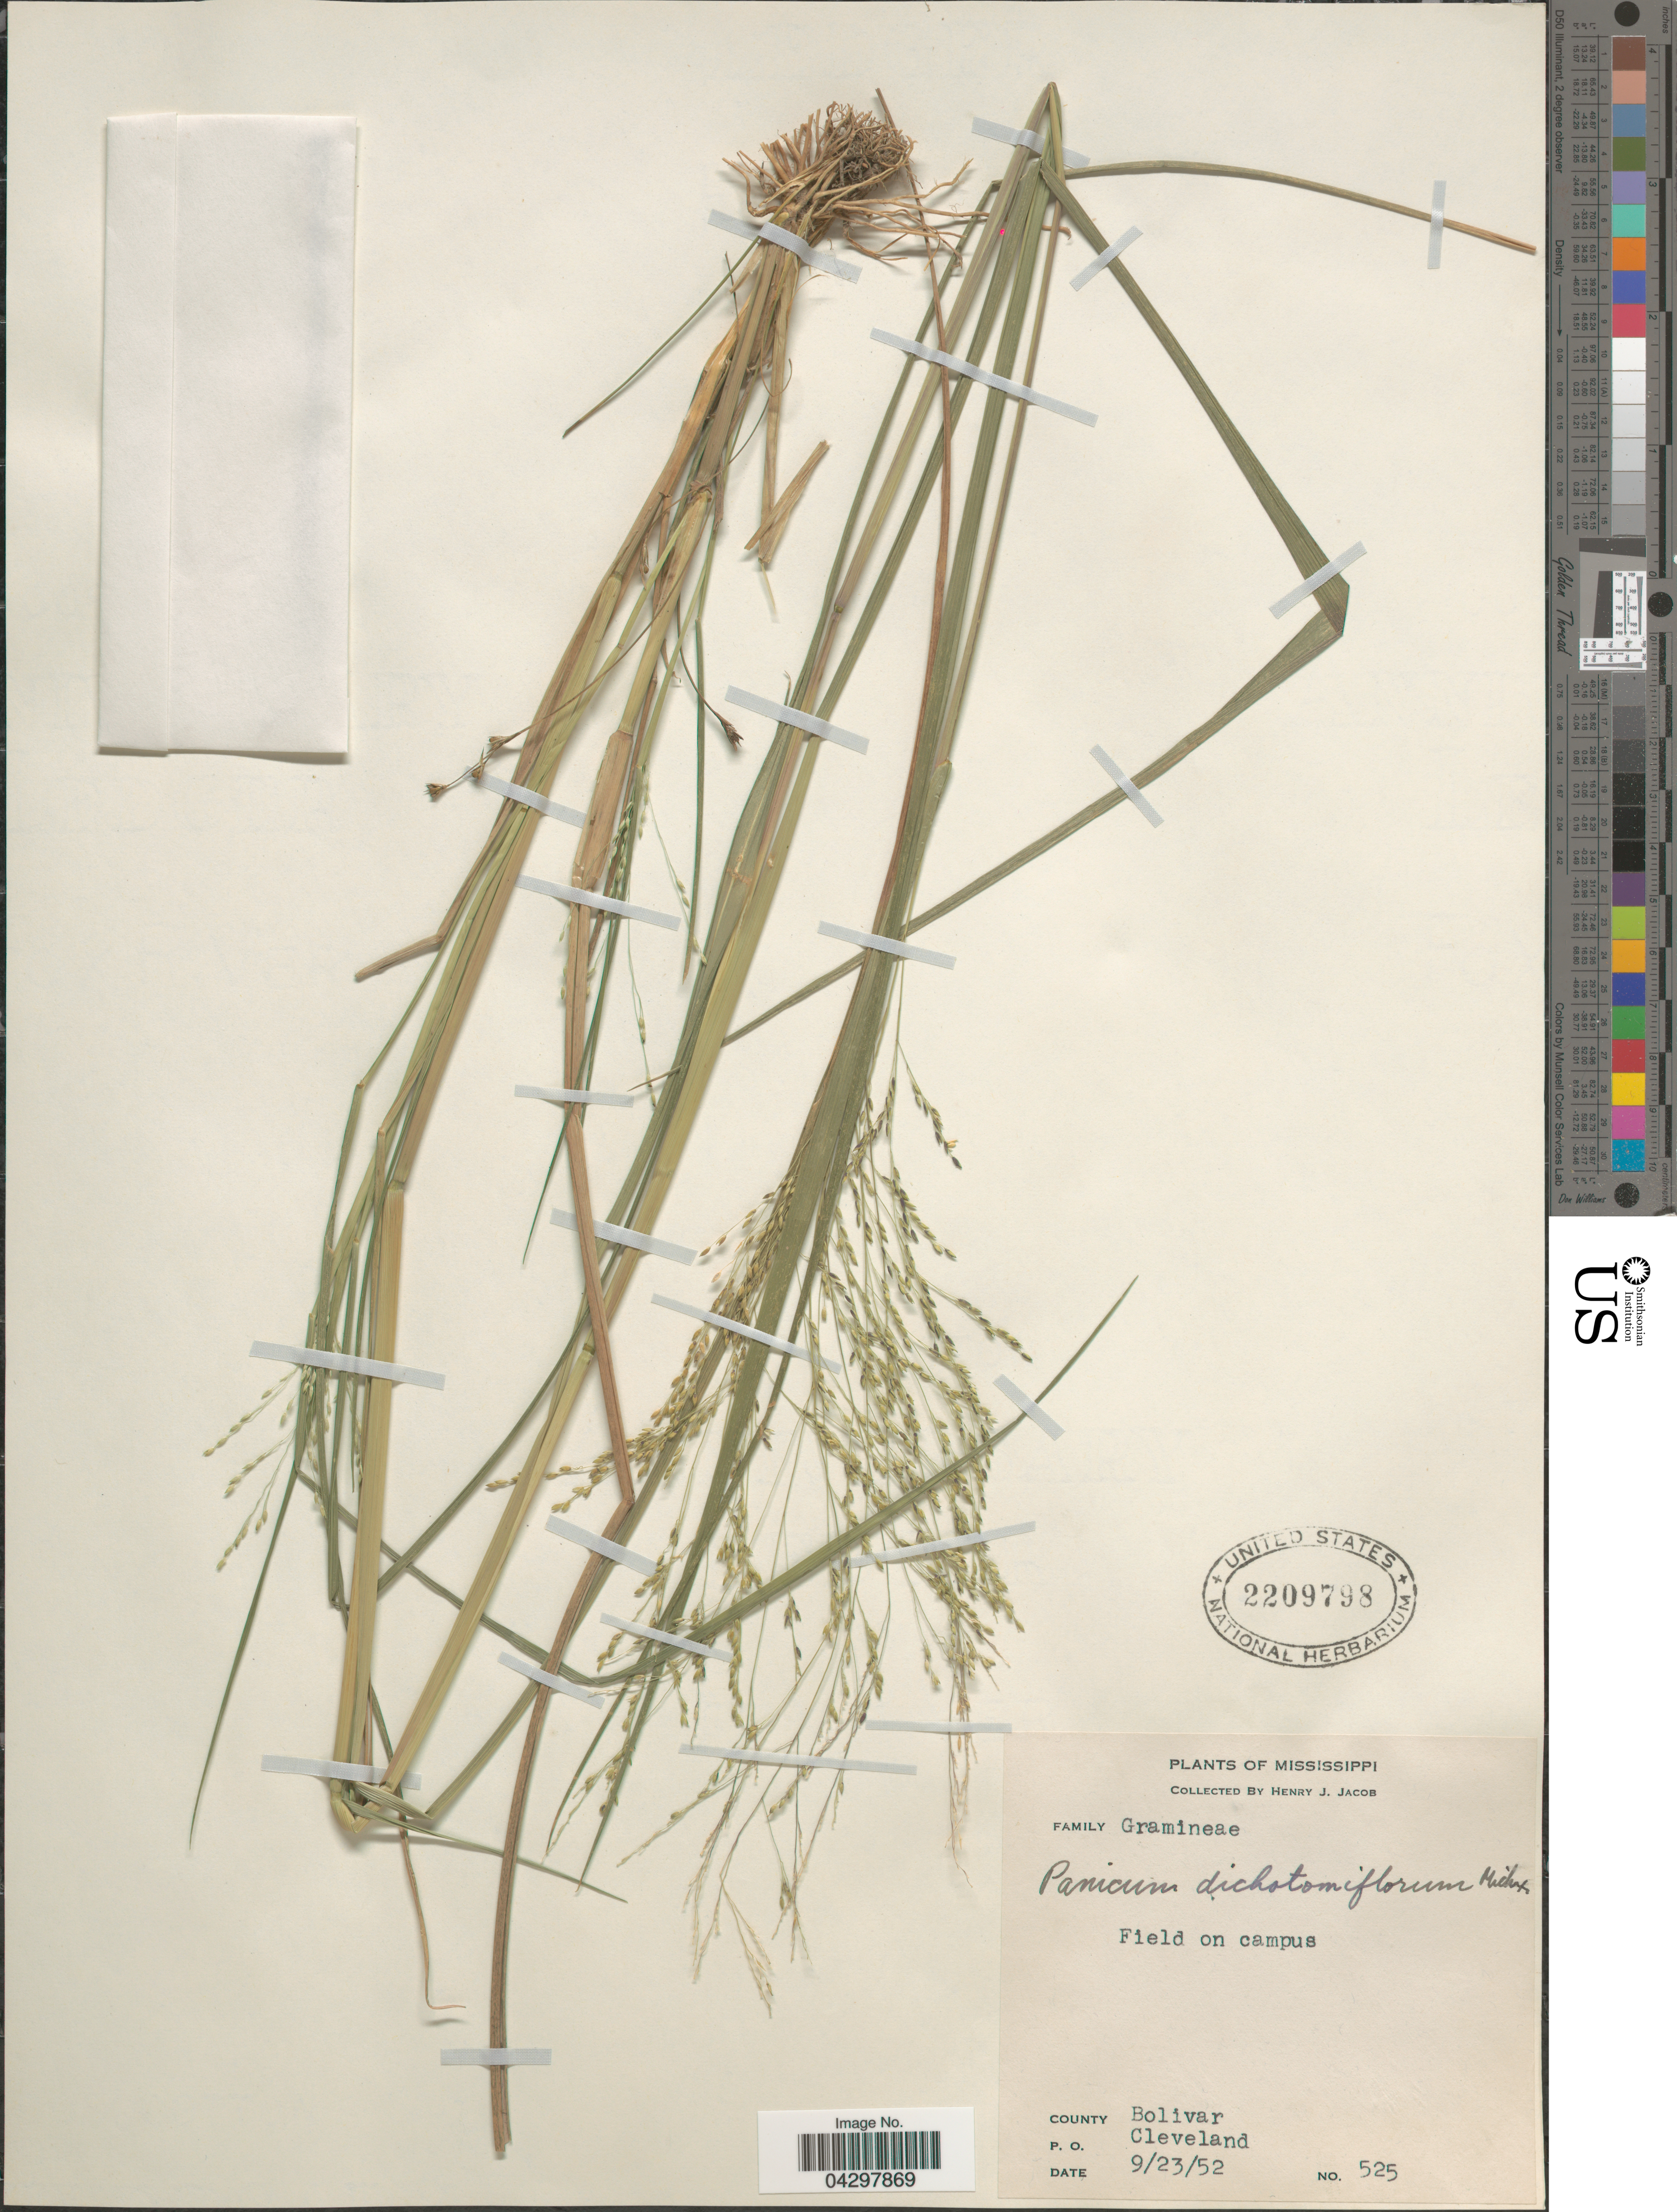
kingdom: Plantae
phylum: Tracheophyta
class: Liliopsida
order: Poales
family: Poaceae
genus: Panicum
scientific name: Panicum dichotomiflorum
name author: Michx.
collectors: H. Jacob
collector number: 525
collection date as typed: Transcribed d/m/y: 23/9/52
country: United States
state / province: Mississippi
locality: Field on campus. County Bolivar. P. O. Cleveland.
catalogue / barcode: US 2209798